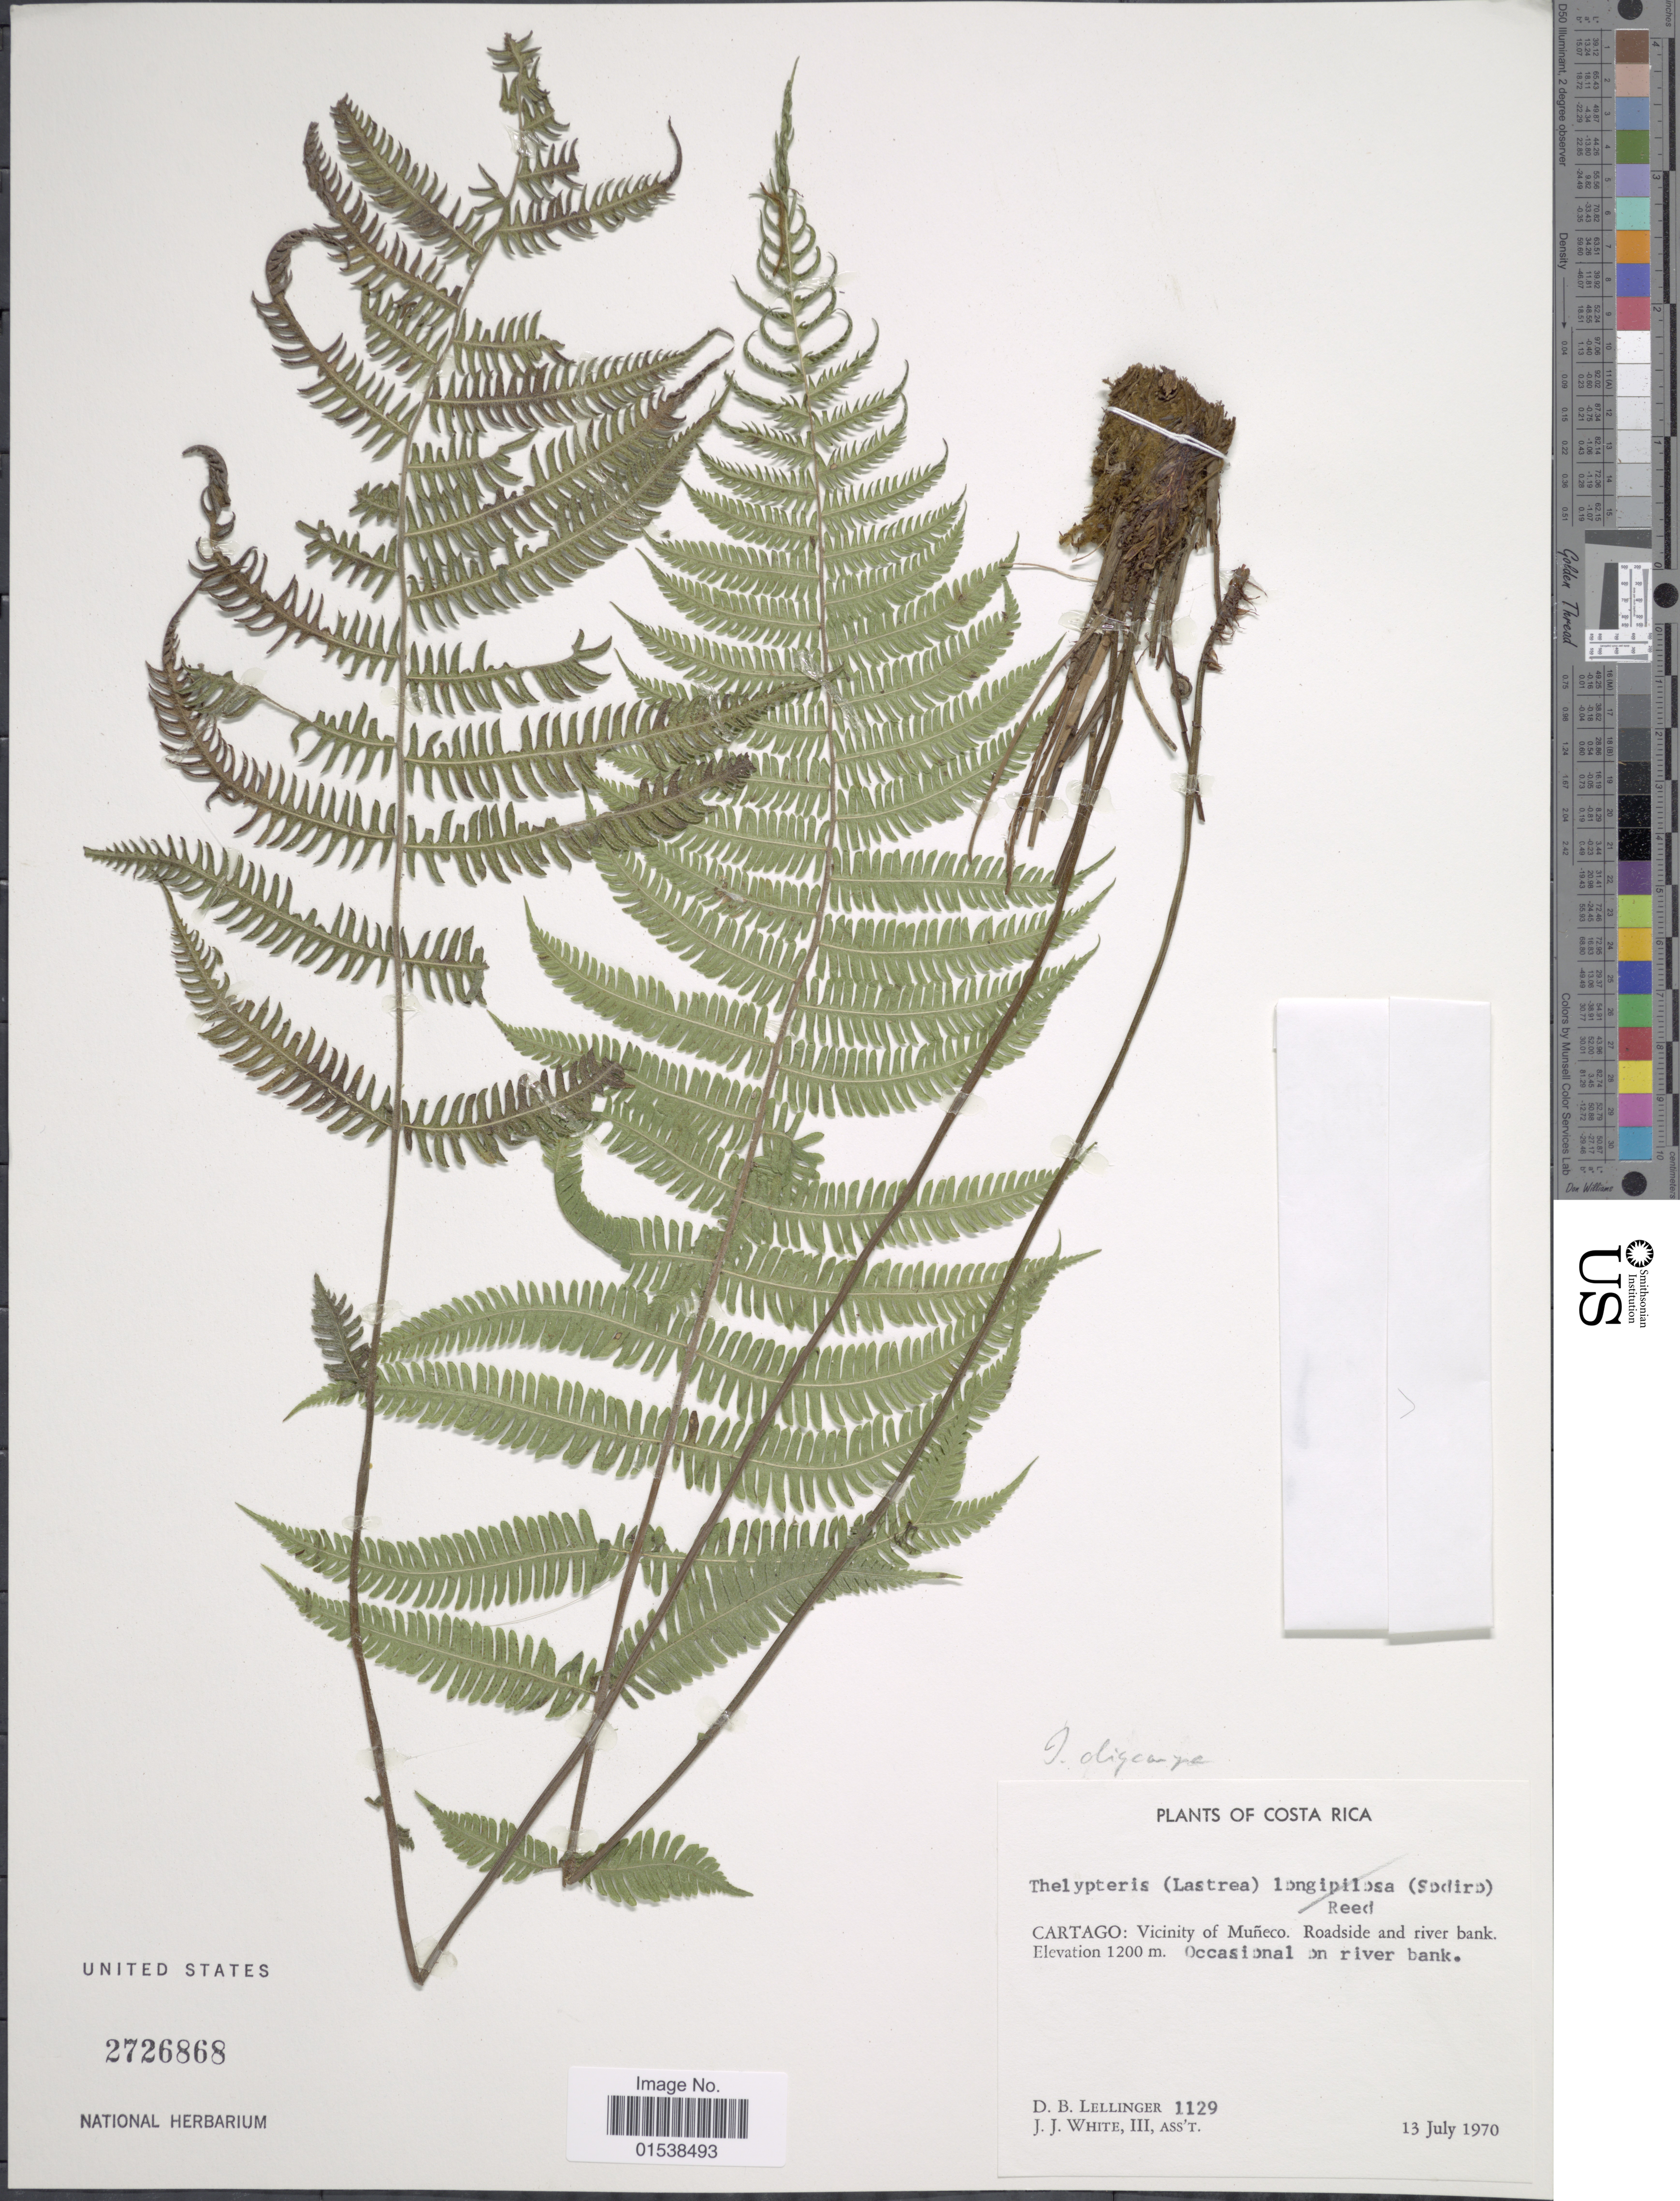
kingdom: Plantae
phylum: Tracheophyta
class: Polypodiopsida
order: Polypodiales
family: Thelypteridaceae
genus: Amauropelta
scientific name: Amauropelta oligocarpa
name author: (Humb. & Bonpl. ex Willd.) Pic. Serm.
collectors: D. B. Lellinger & J. J. White III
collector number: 1129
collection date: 1970-07-13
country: Costa Rica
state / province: Cartago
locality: Cartago: Vicinity of Muneco, roadside and river bank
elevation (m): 1200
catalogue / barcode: US 2726868